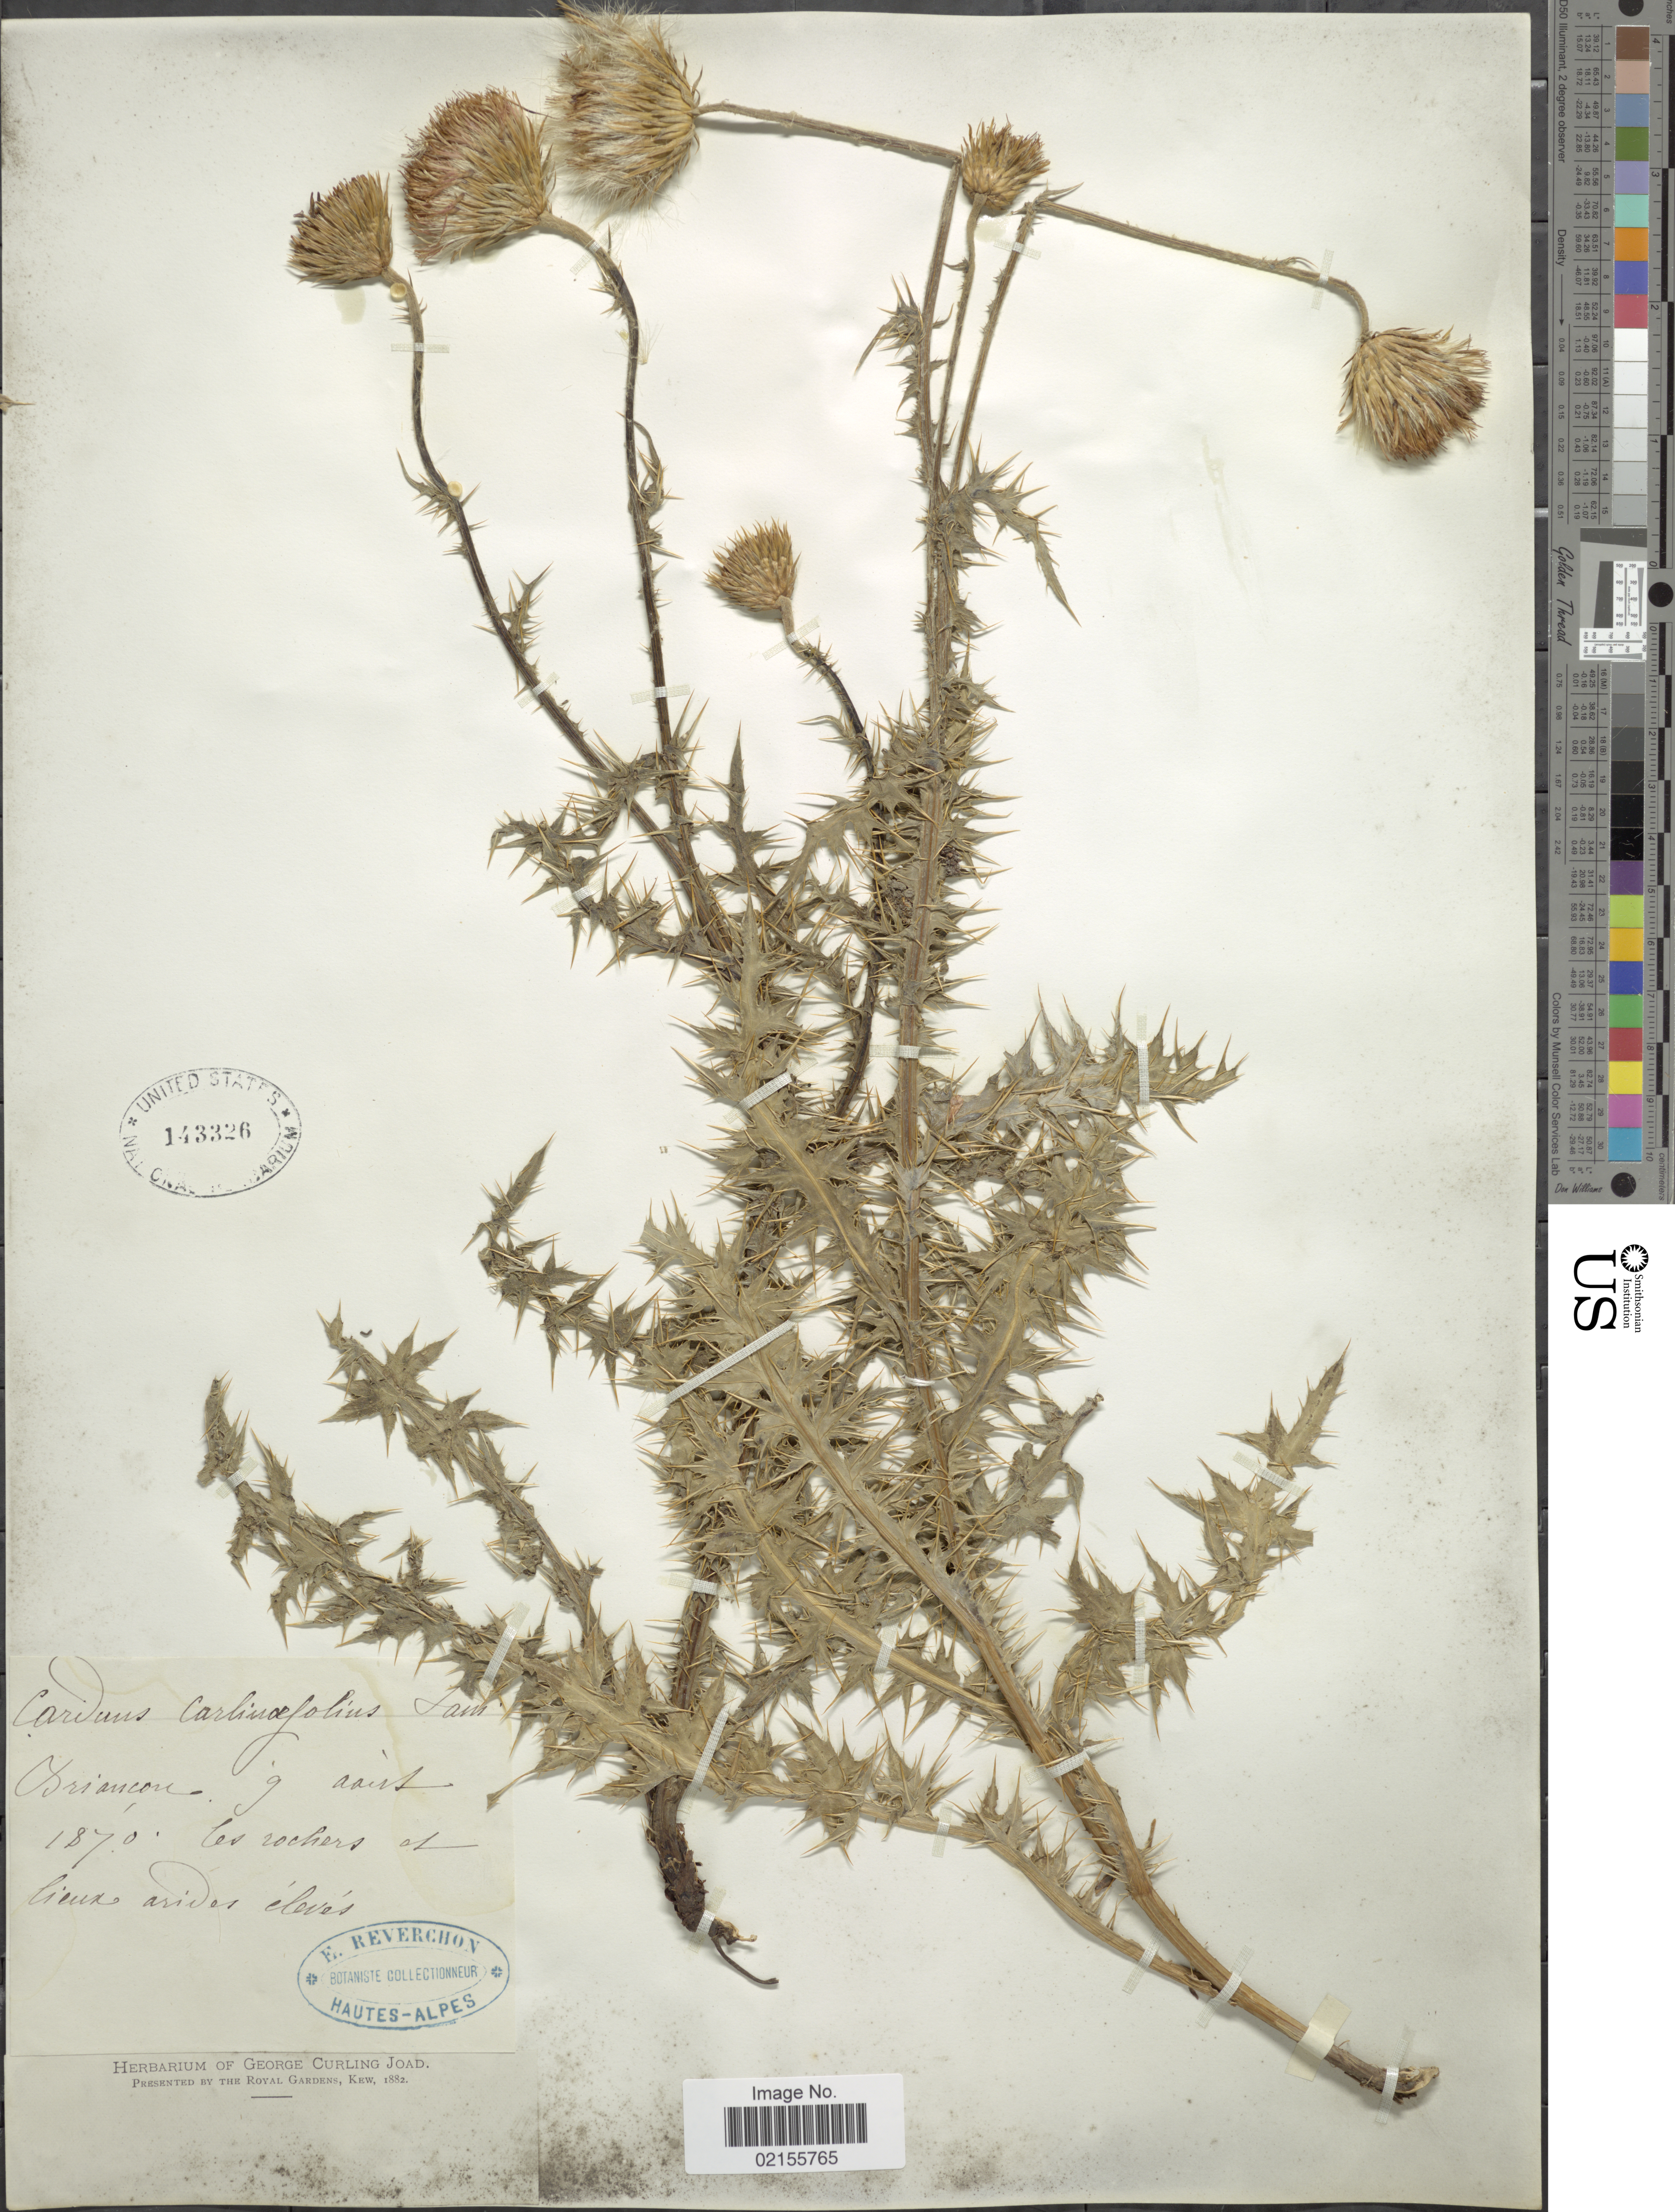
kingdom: Plantae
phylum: Tracheophyta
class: Magnoliopsida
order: Asterales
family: Asteraceae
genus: Carduus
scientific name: Carduus defloratus subsp. carlinifolius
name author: (Lam.) Ces.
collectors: E. Reverchon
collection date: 1870-08-09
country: France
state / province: Provence-Alpes-Côte d'Azur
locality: Briançon, les rochers et lieux arides élevés [Briançon, rocks and high dry places]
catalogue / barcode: US 143326